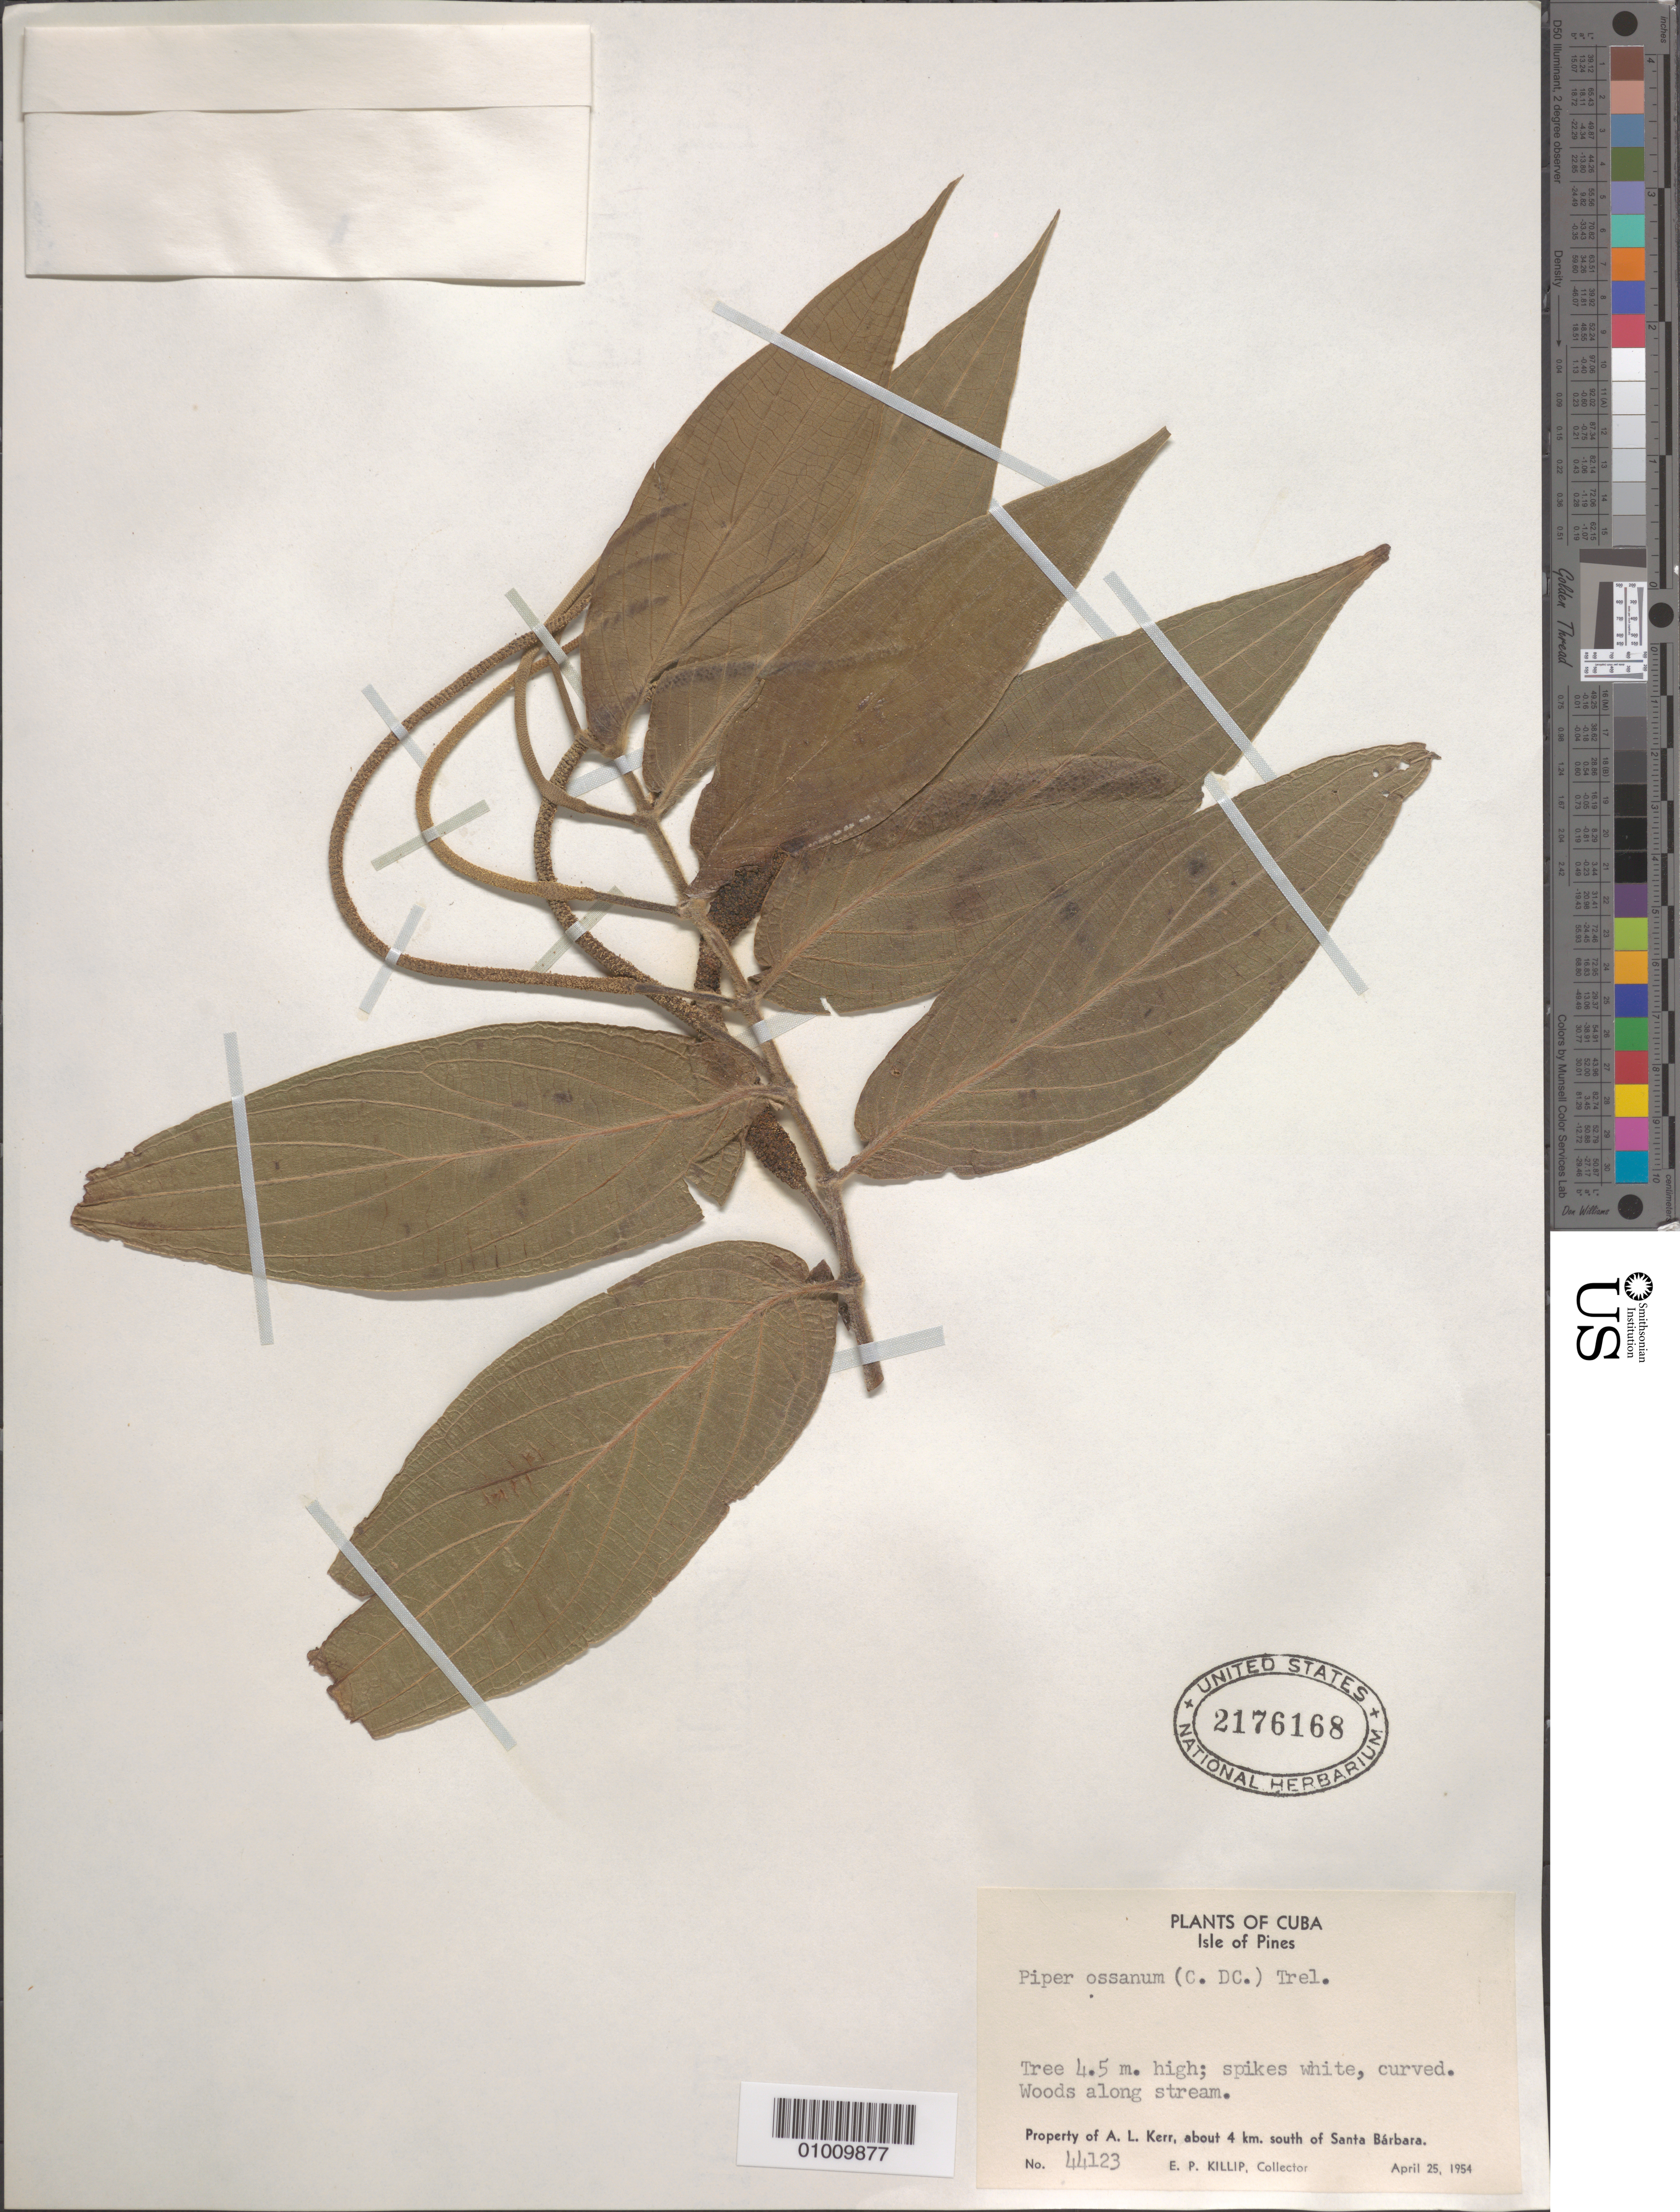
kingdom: Plantae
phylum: Tracheophyta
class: Magnoliopsida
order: Piperales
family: Piperaceae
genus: Piper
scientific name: Piper ossanum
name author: (C. DC.) Trel.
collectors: E. P. Killip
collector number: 44123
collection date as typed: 25 Apr 1954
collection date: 1954-04-25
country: Cuba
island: Cuba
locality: on property of A L Kerr, about 4km S of Santa Barbara Woods along stream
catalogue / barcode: US 2176168